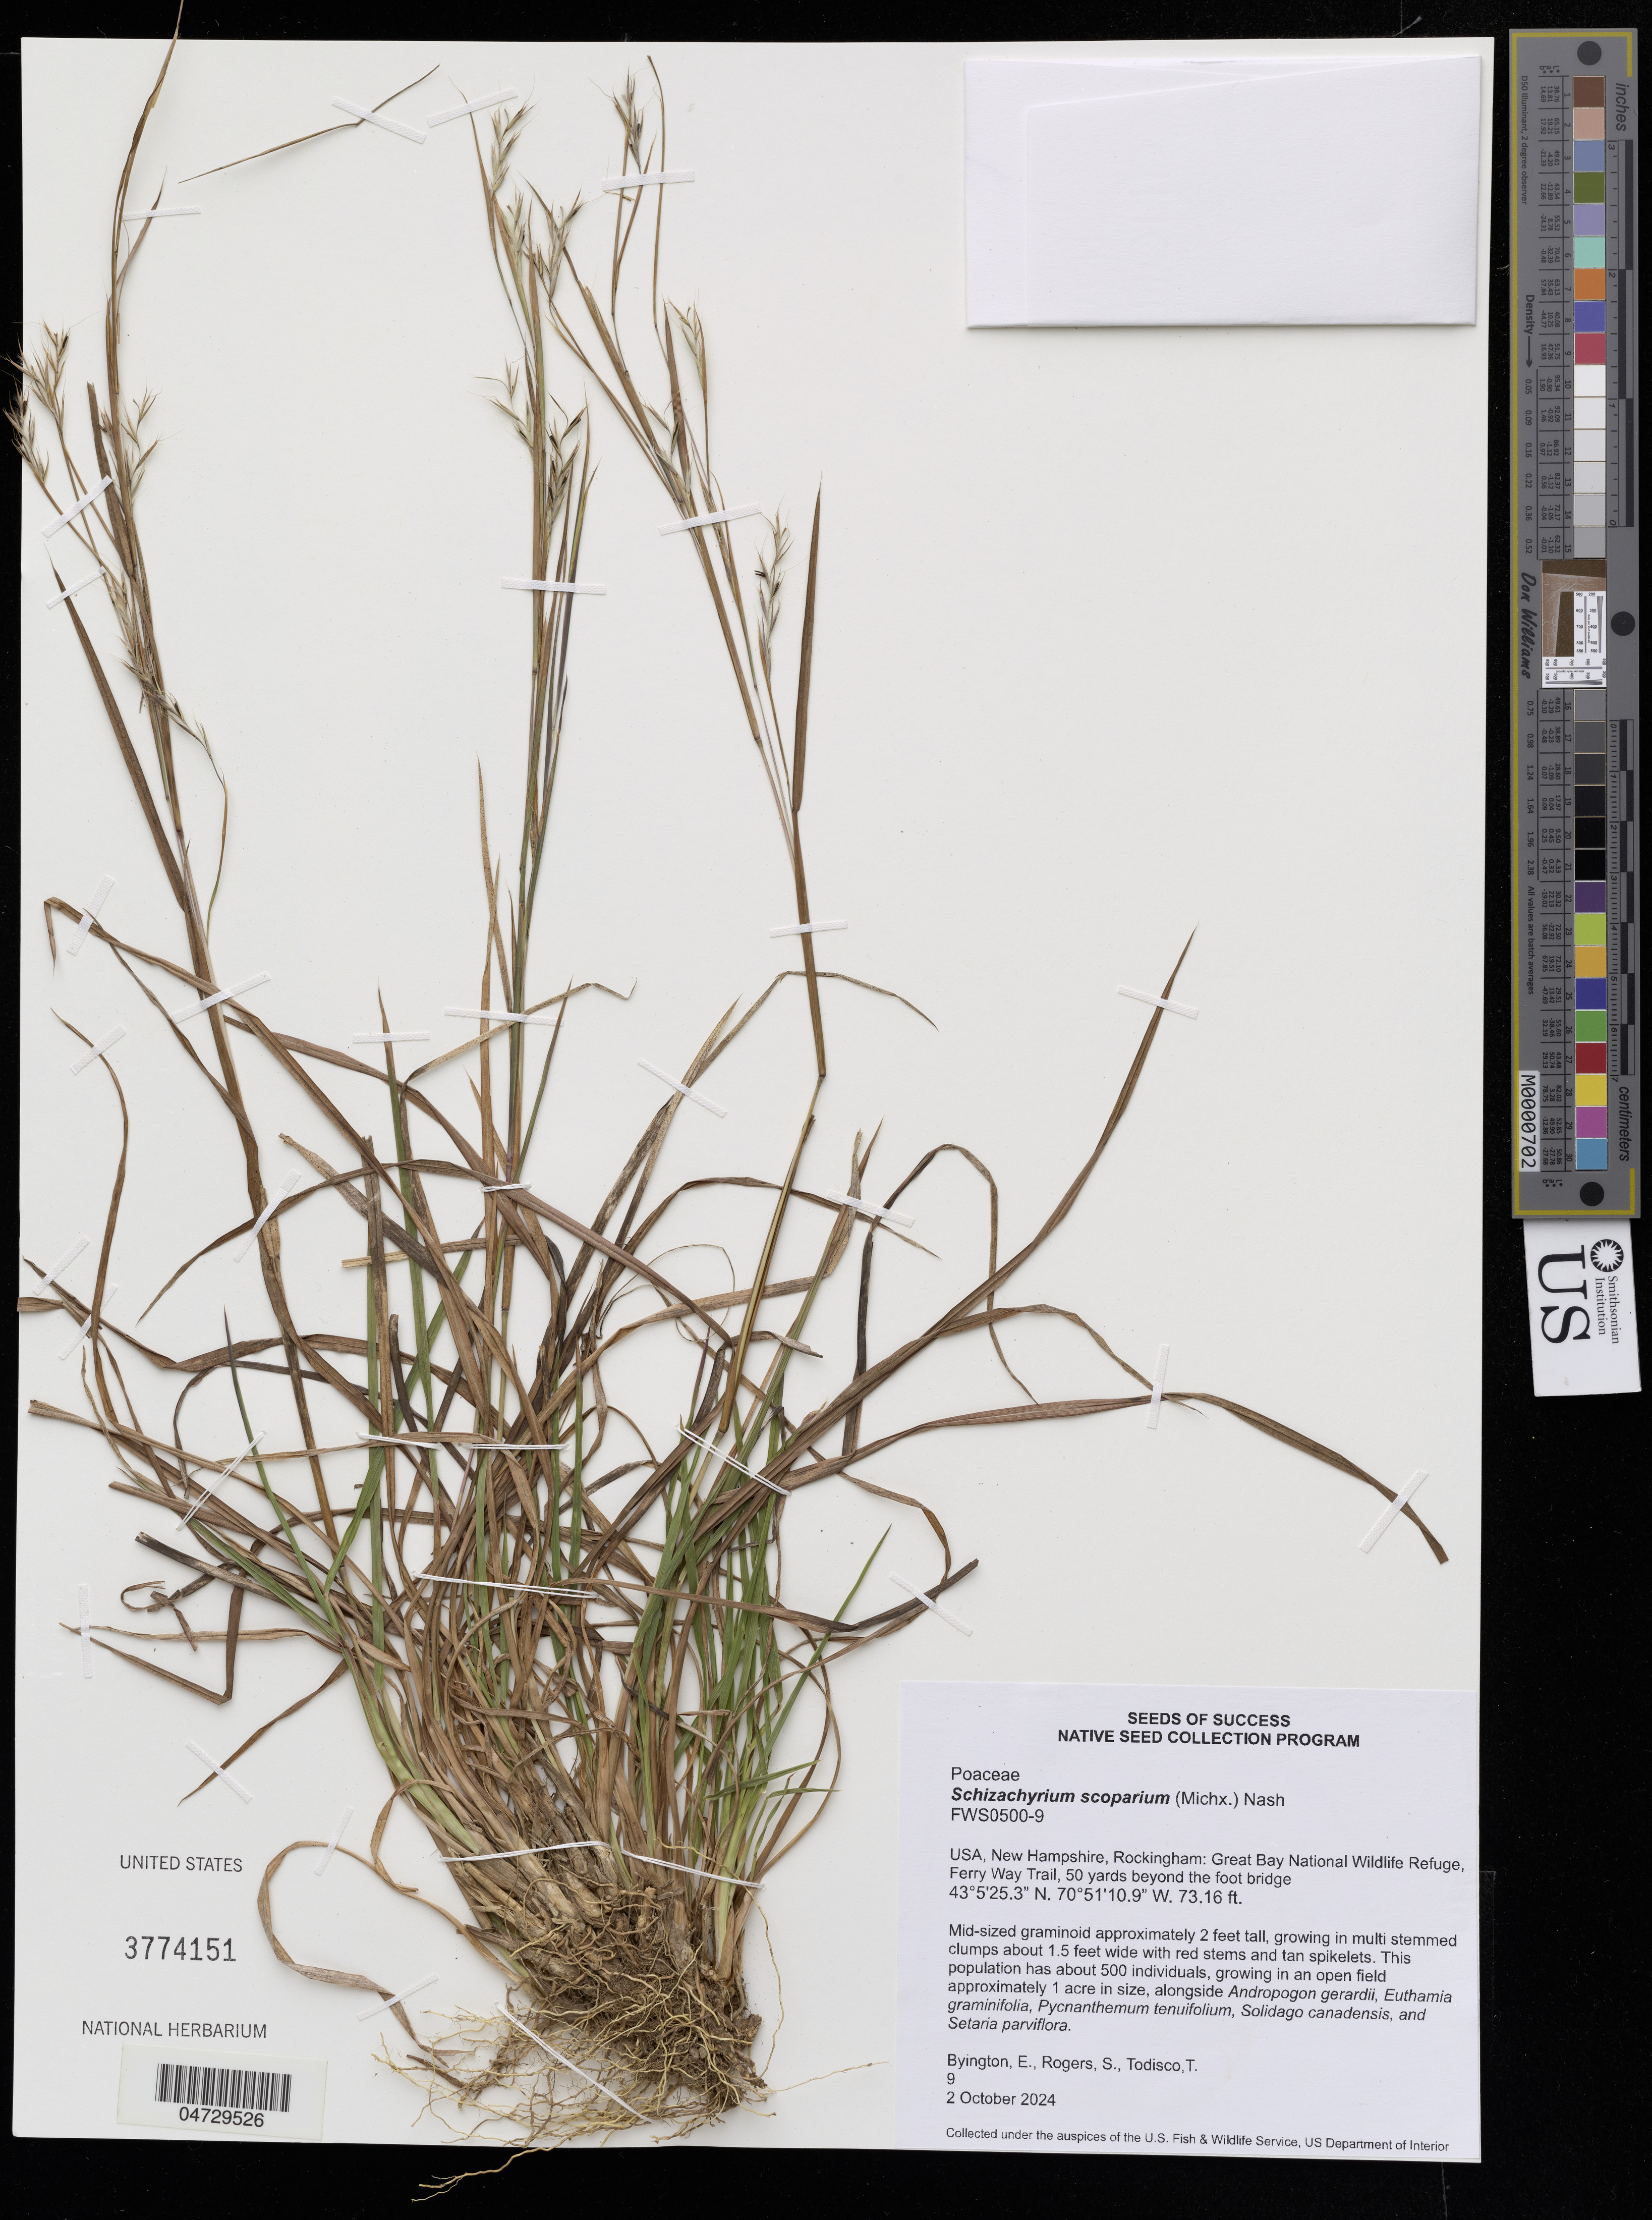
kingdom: Plantae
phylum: Tracheophyta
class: Liliopsida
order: Poales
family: Poaceae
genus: Schizachyrium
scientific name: Schizachyrium scoparium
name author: (Michx.) Nash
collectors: E. Byington, S. Rogers & T. Todisco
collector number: FWS0500-9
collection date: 2024-10-02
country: United States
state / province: New Hampshire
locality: USA, New Hampshire, Rockingham: Great Bay National Wildlife Refuge, Ferry way Trail, 50 yards beyond the foot bridge.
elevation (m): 22.3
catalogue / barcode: US 3774151